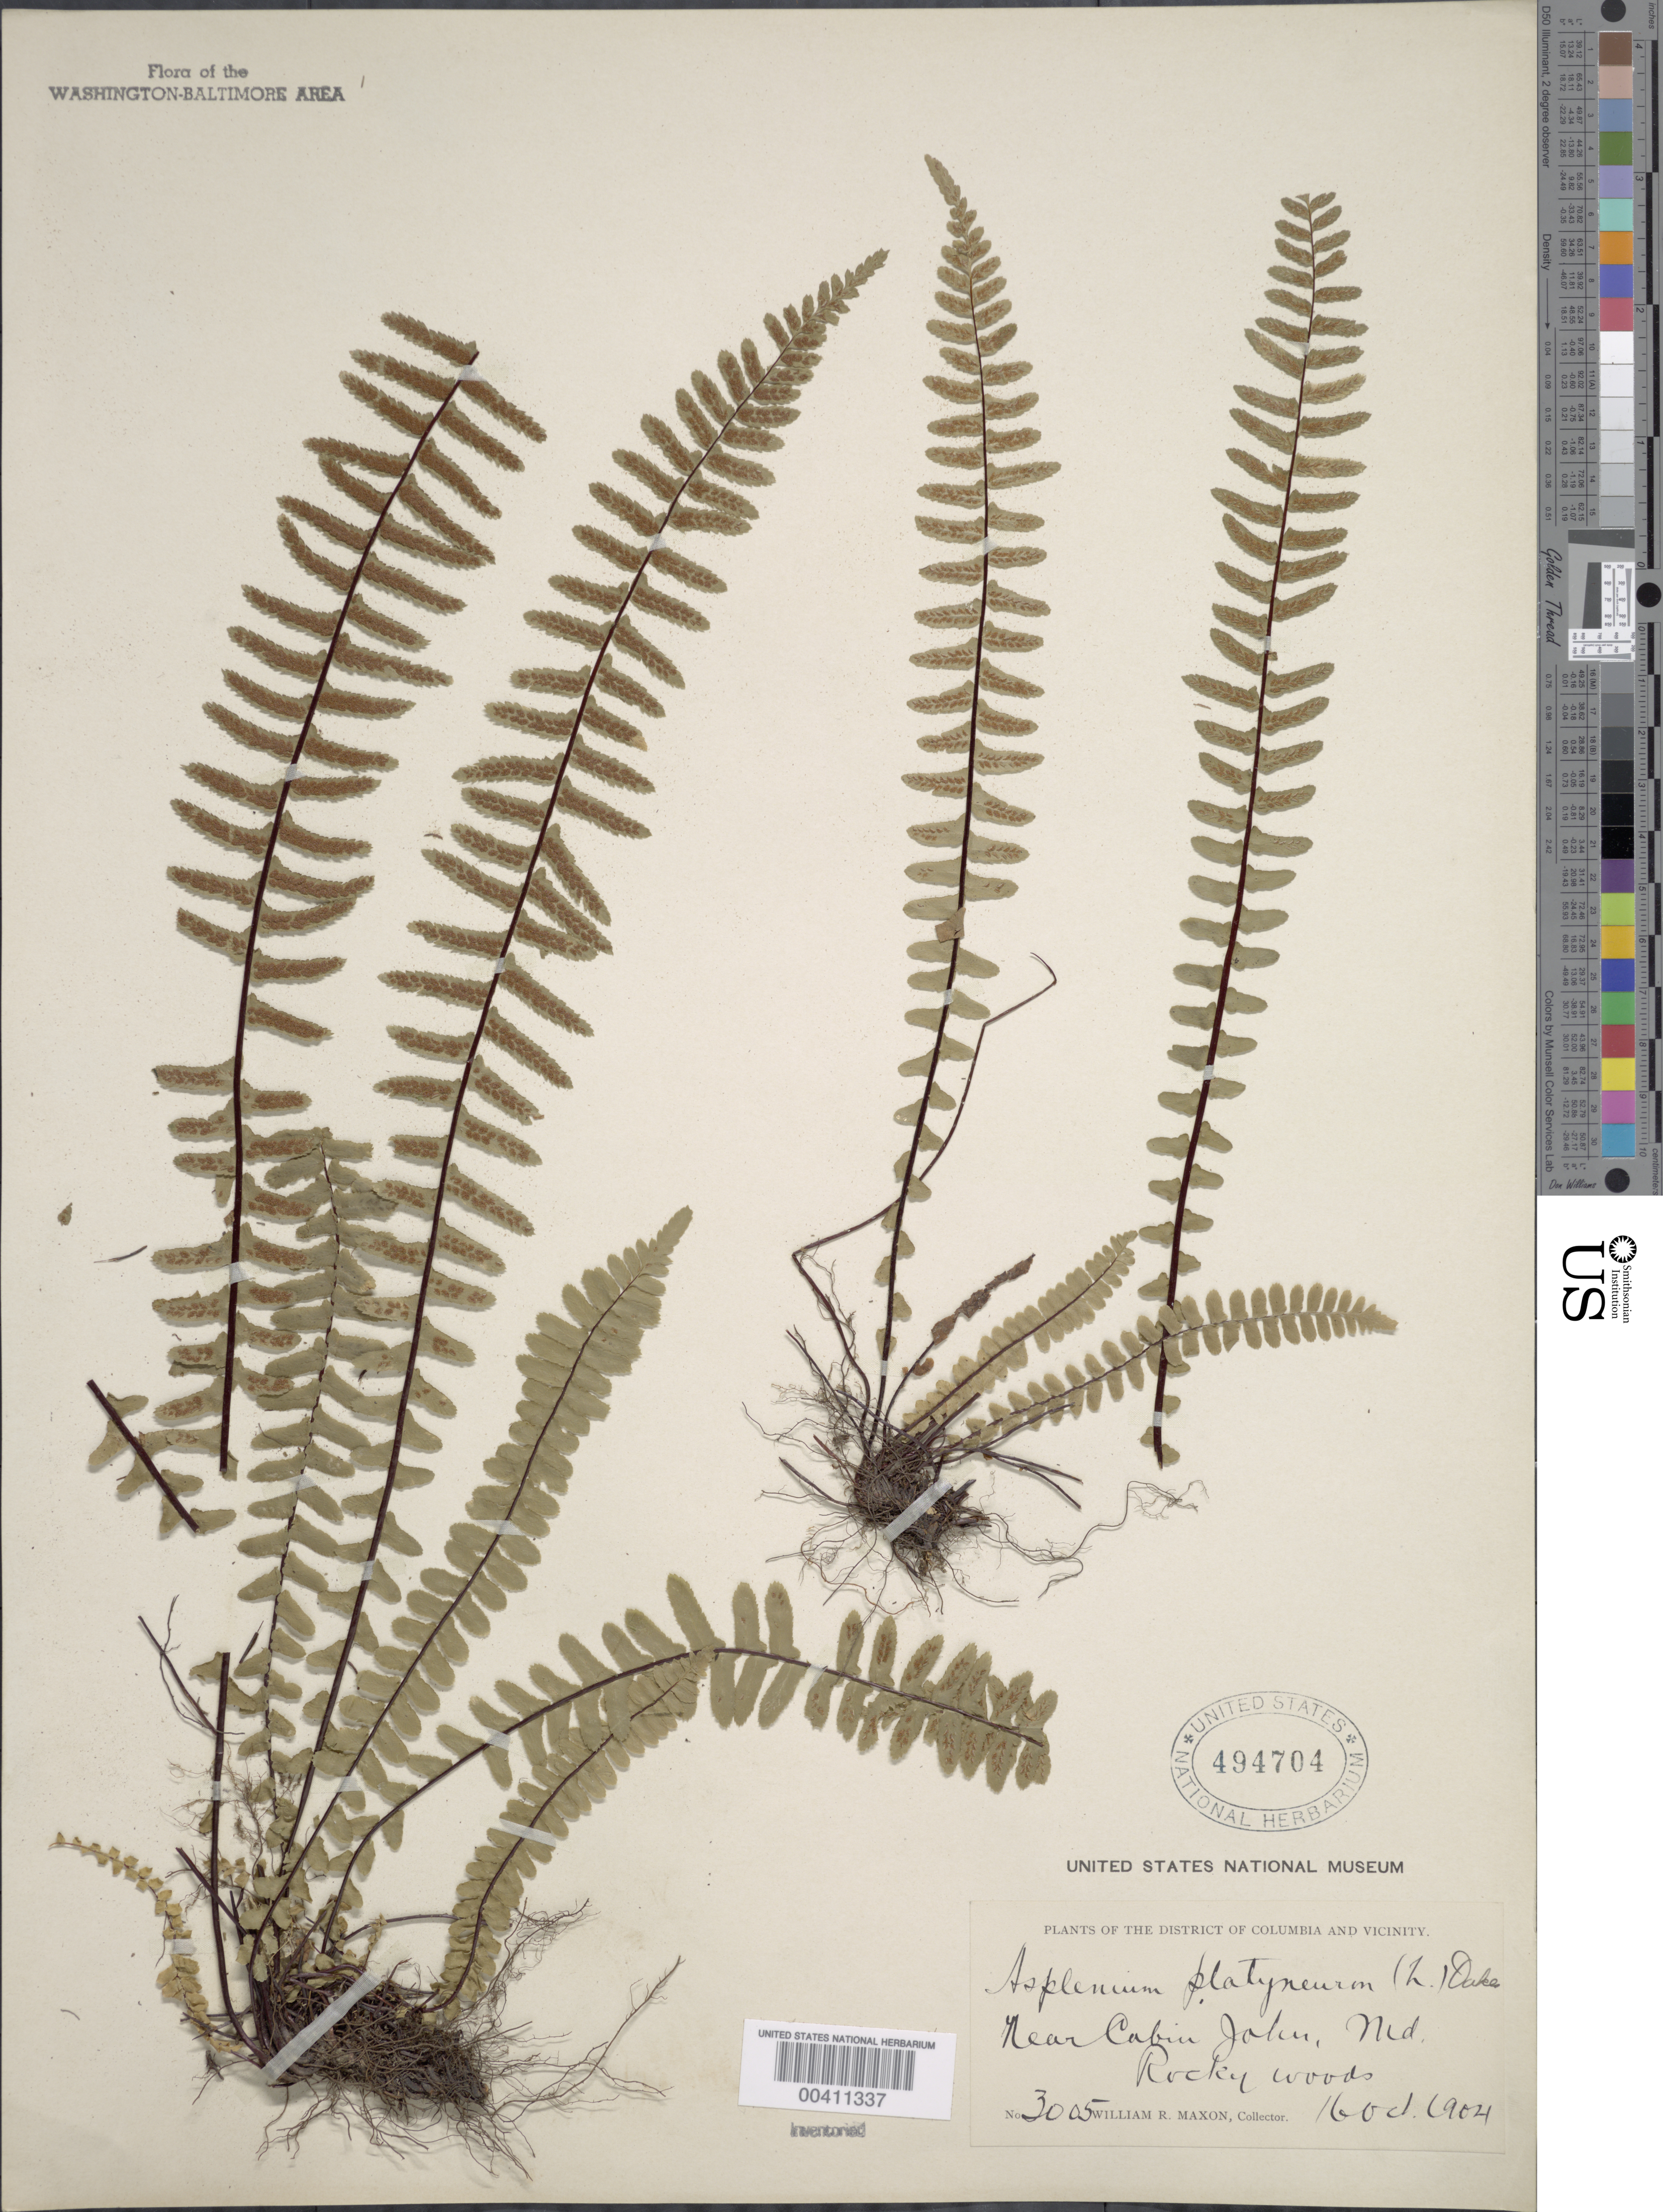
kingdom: Plantae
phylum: Tracheophyta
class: Polypodiopsida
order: Polypodiales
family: Aspleniaceae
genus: Asplenium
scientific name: Asplenium platyneuron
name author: (L.) Britton, Stearns & Poggenb.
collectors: W. R. Maxon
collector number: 3005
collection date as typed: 16 Oct 1904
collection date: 1904-10-16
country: United States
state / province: Maryland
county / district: Montgomery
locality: Cabin John vicinity C. & O. Canal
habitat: Rocky woods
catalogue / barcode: US 494704